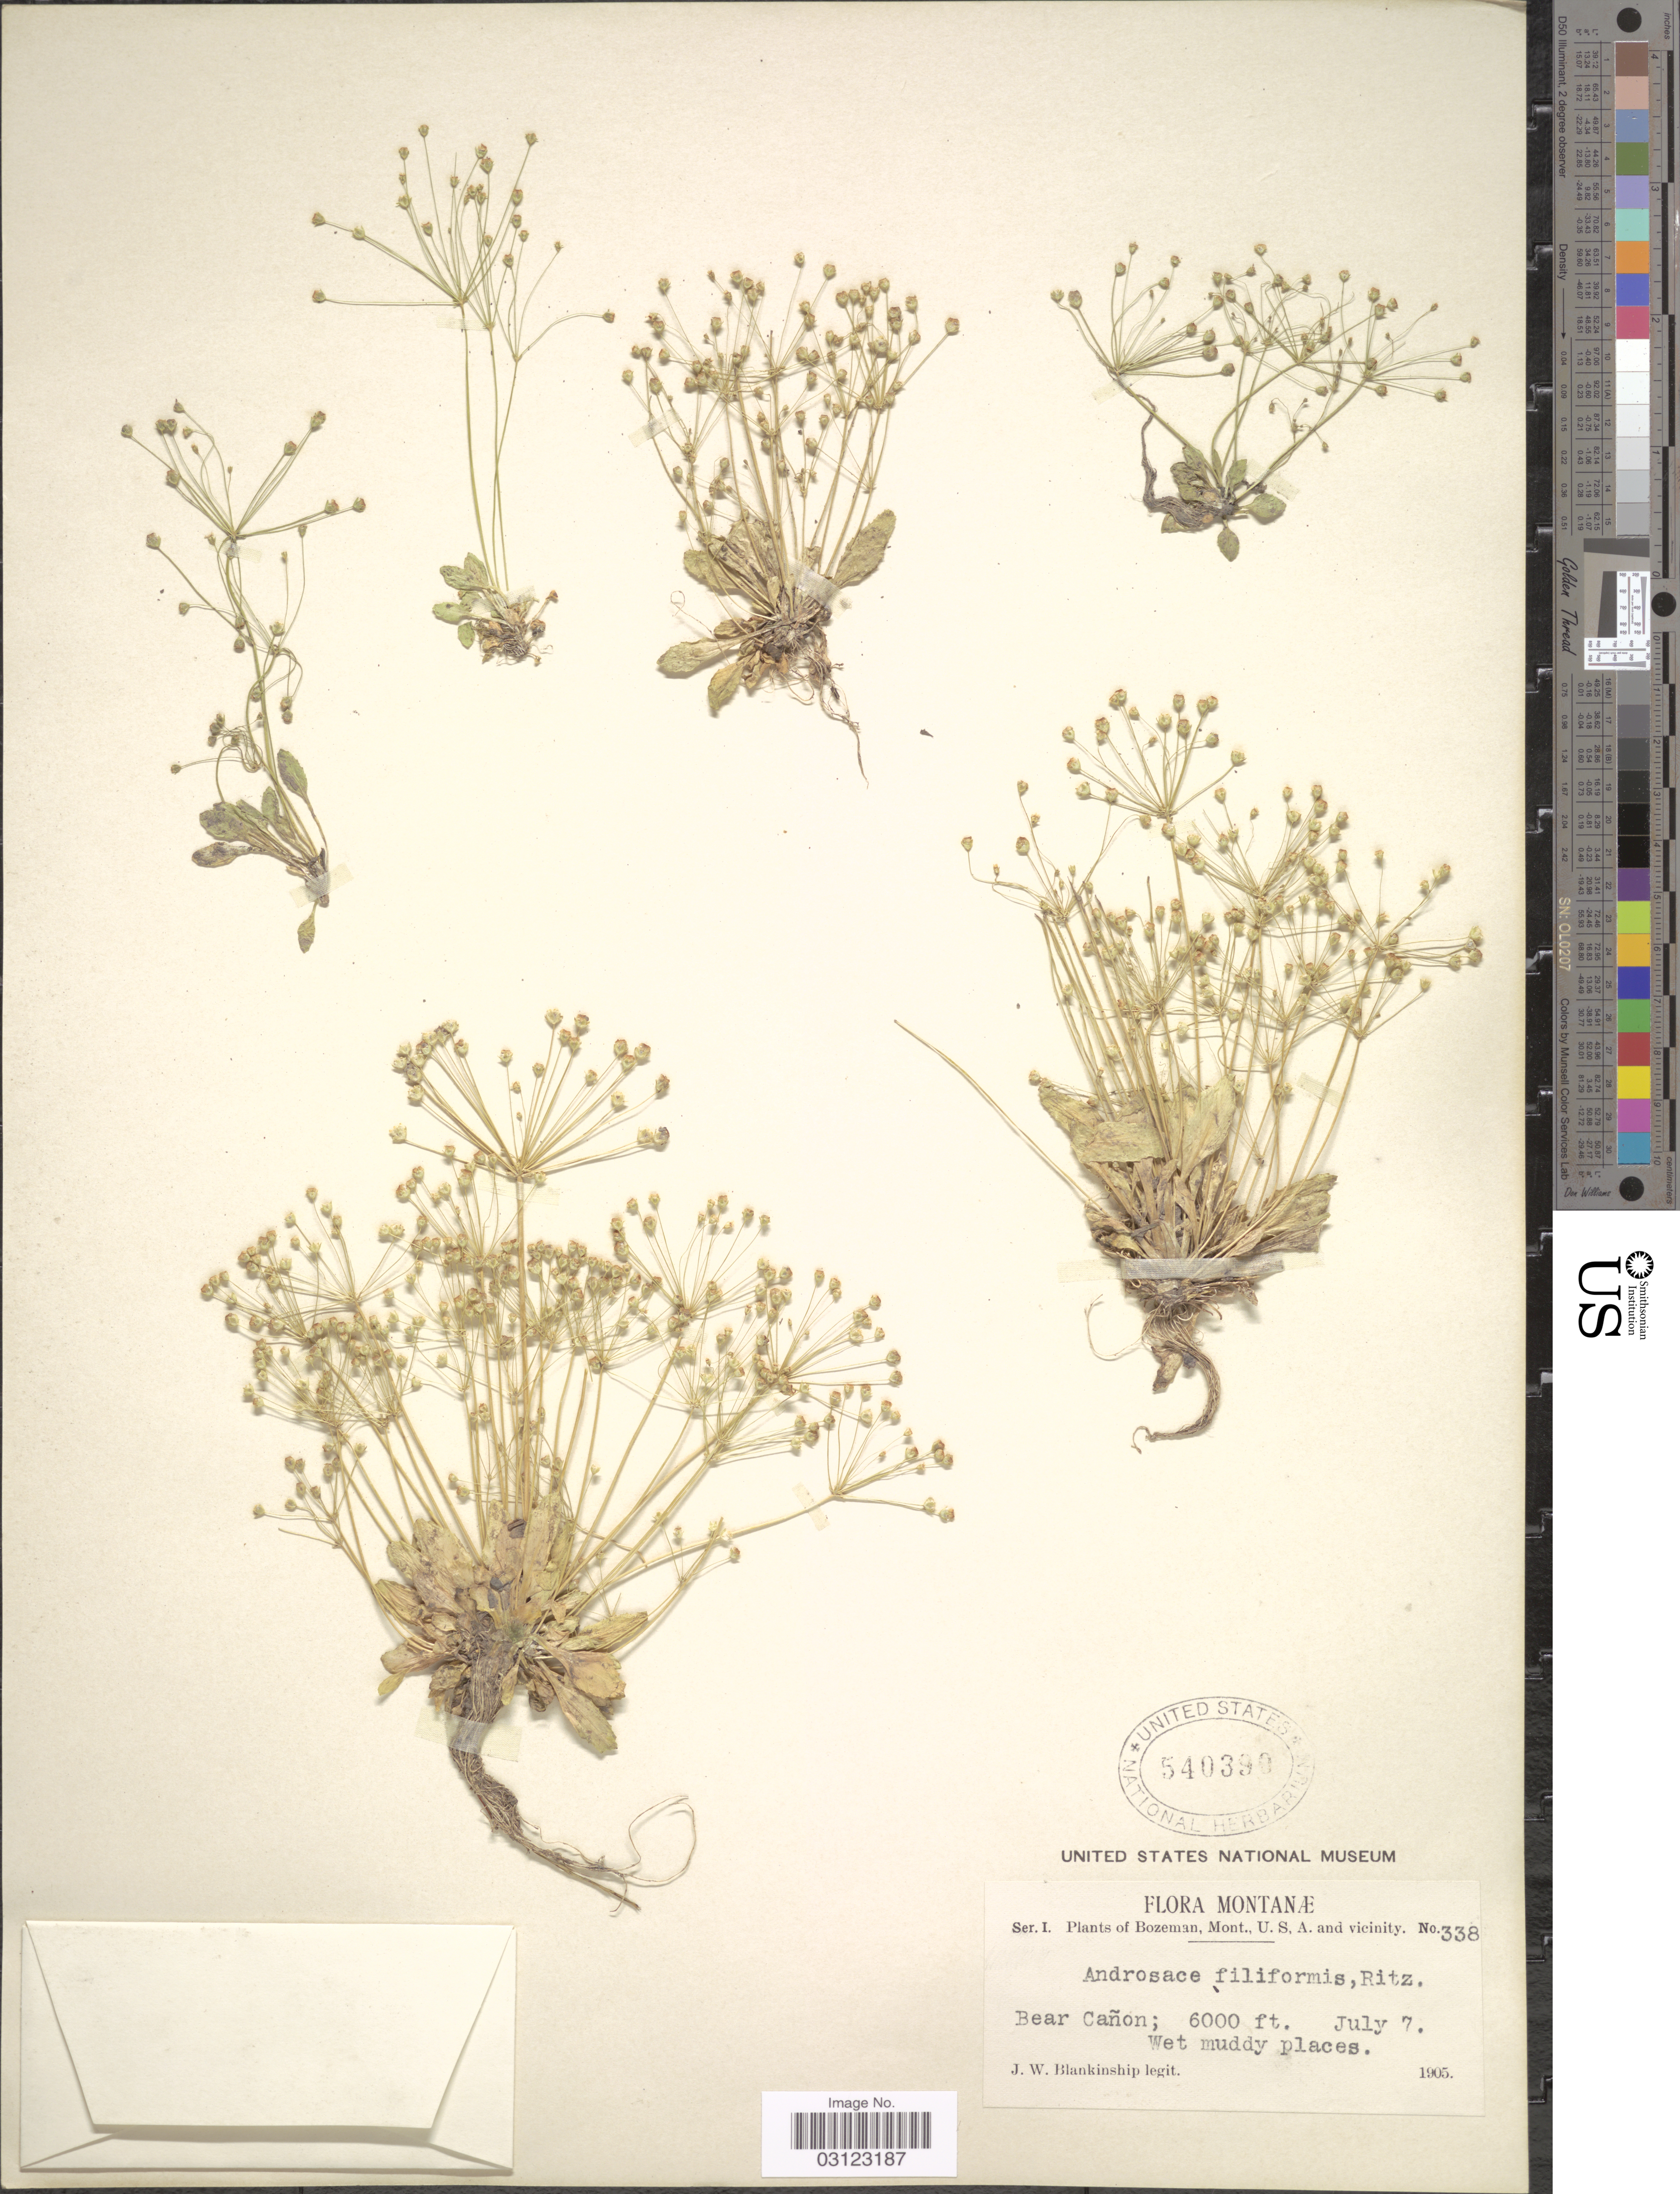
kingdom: Plantae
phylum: Tracheophyta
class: Magnoliopsida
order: Ericales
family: Primulaceae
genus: Androsace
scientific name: Androsace filiformis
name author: Retz.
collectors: J. W. Blankinship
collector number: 338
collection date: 1905-07-07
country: United States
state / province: Montana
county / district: Gallatin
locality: Bozeman, Bear Cañon.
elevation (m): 1829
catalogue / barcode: US 540390